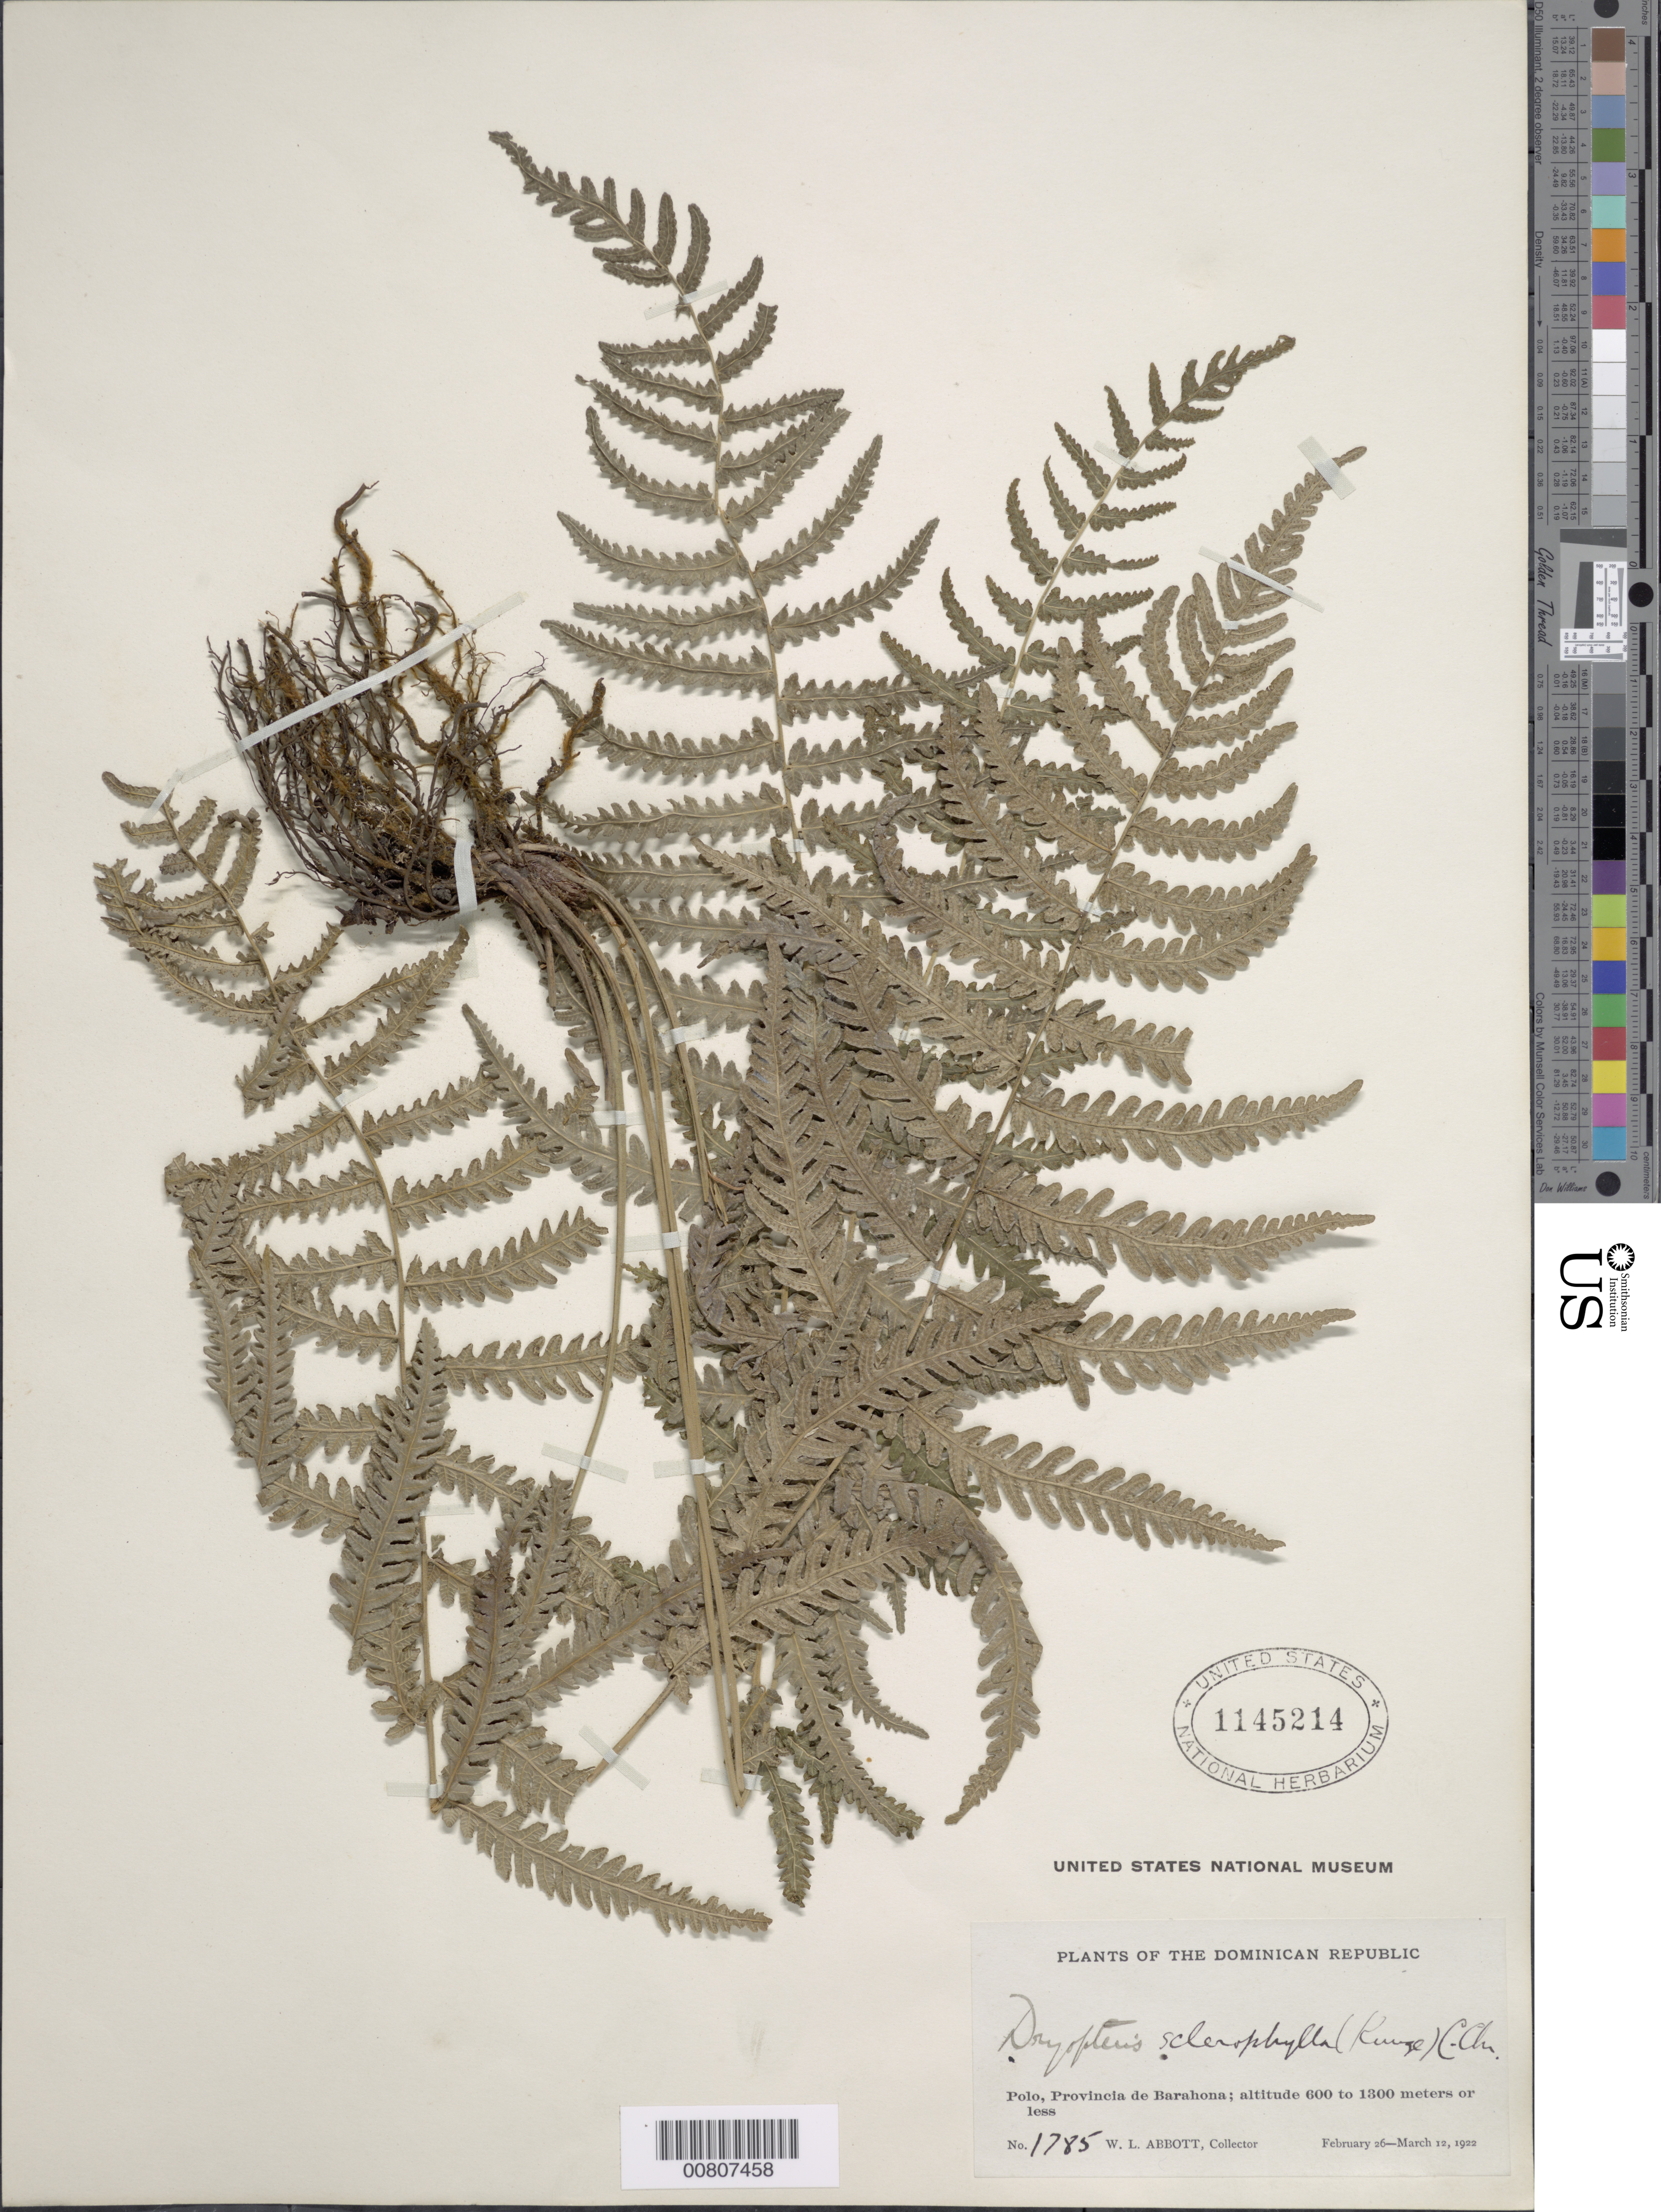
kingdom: Plantae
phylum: Tracheophyta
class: Polypodiopsida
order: Polypodiales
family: Thelypteridaceae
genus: Goniopteris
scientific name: Goniopteris sclerophylla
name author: (Poepp.) C.V. Morton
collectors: W. L. Abbott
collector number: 1785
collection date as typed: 26 Feb 1922 to 12 Mar 1922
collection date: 1922-02-26/1922-03-12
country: Dominican Republic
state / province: Barahona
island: Hispaniola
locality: Polo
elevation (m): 600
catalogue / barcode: US 1145214